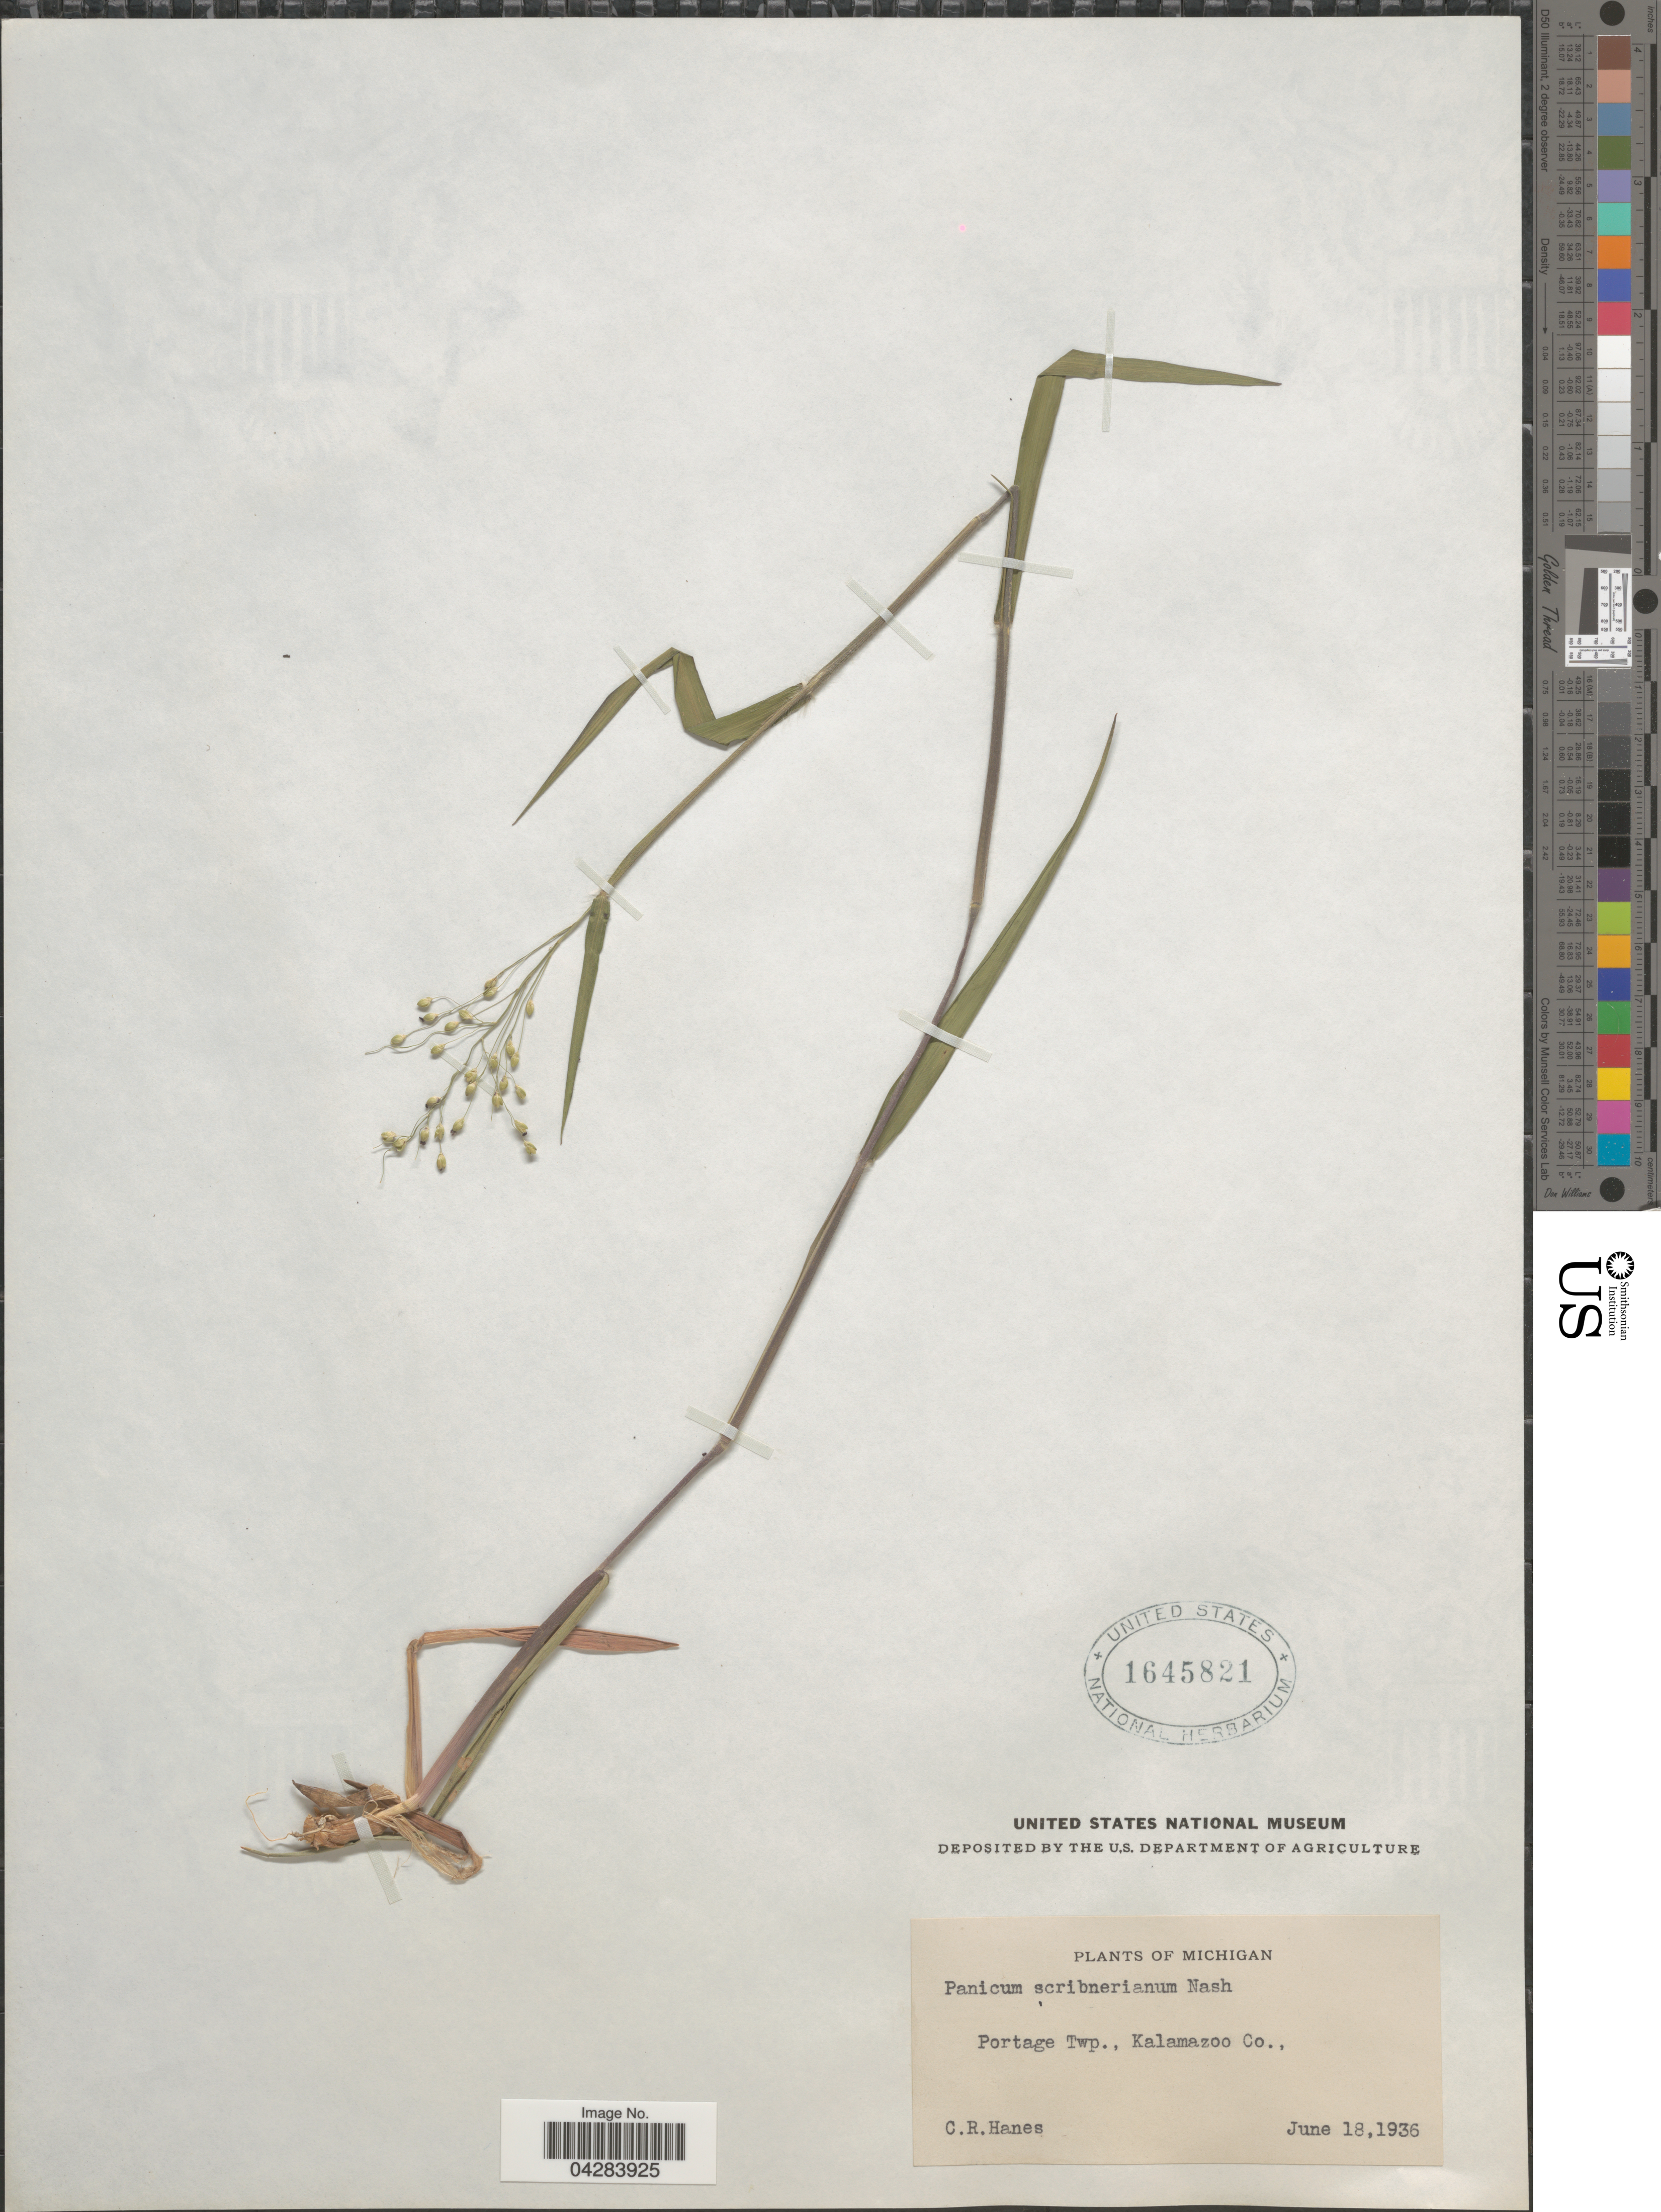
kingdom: Plantae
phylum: Tracheophyta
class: Liliopsida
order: Poales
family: Poaceae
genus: Dichanthelium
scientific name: Dichanthelium oligosanthes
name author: (Schult.) Gould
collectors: C. Hanes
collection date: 1936-06-18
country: United States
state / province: Michigan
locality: Portage Twp., Kalamazoo Co.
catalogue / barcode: US 1645821